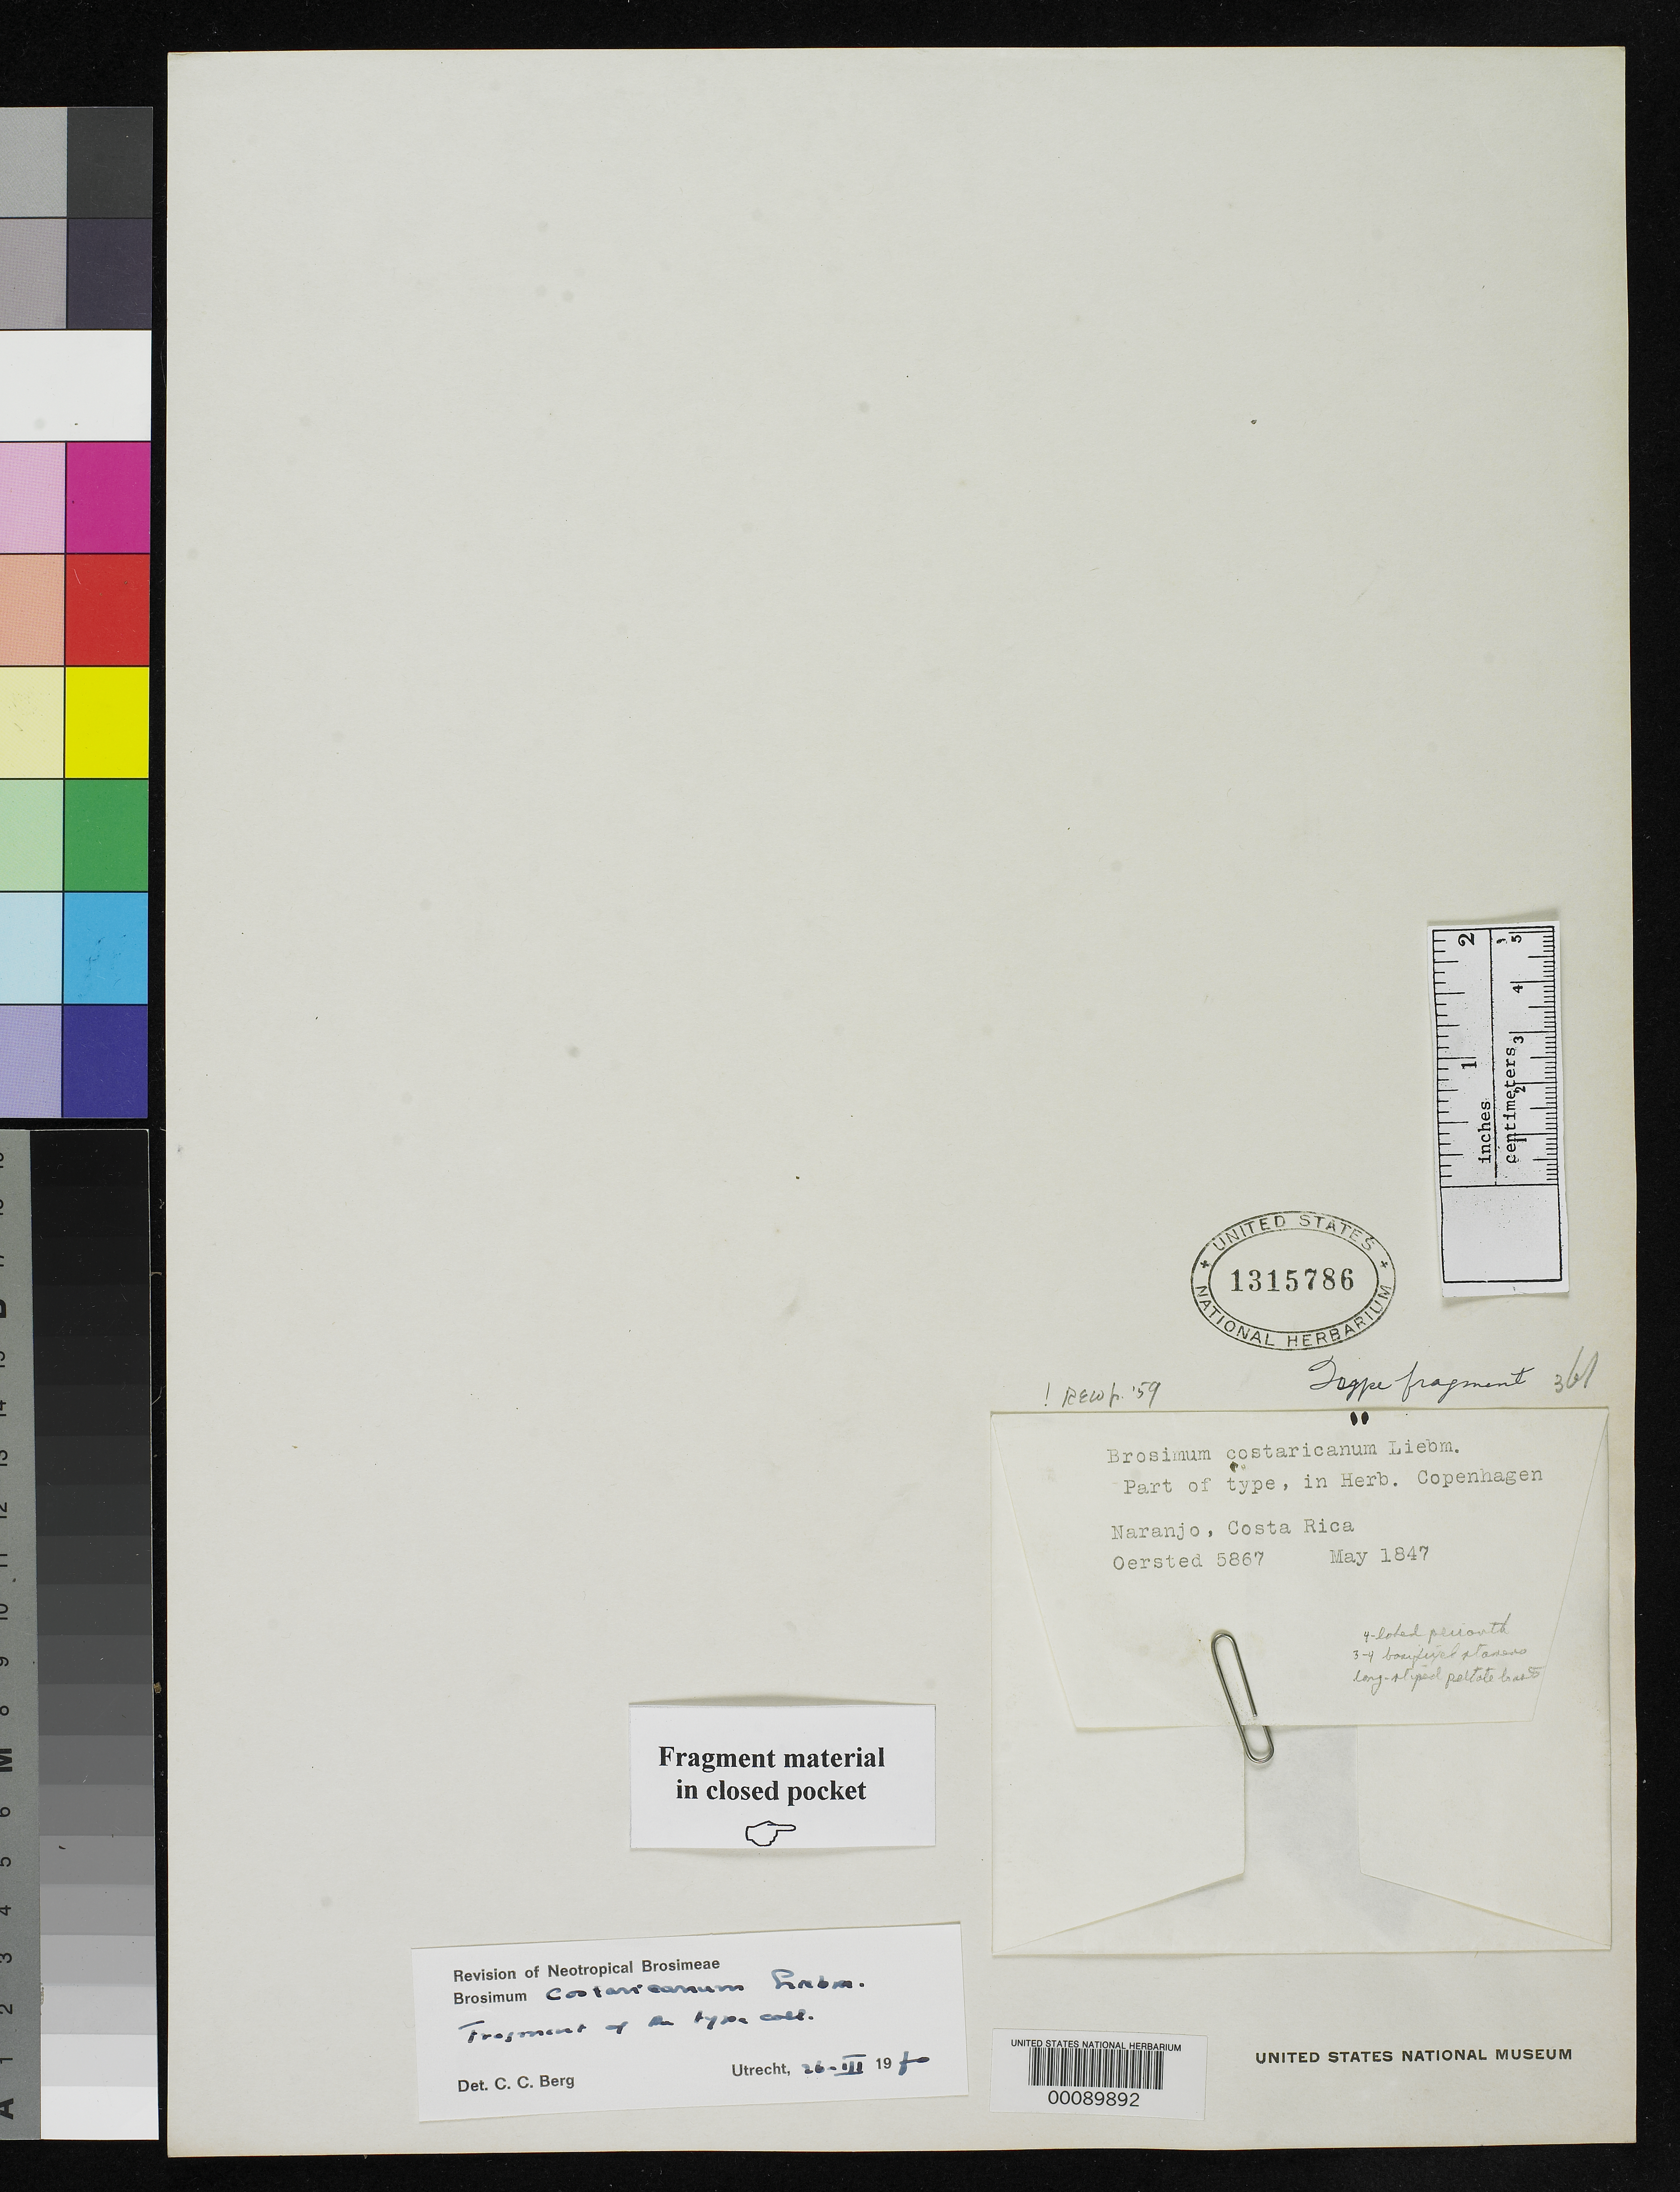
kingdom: Plantae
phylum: Tracheophyta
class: Magnoliopsida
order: Rosales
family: Moraceae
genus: Brosimum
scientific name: Brosimum costaricanum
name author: Liebm.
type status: Type Material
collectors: A. S. Oersted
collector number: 5867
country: Costa Rica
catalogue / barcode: US 1315786